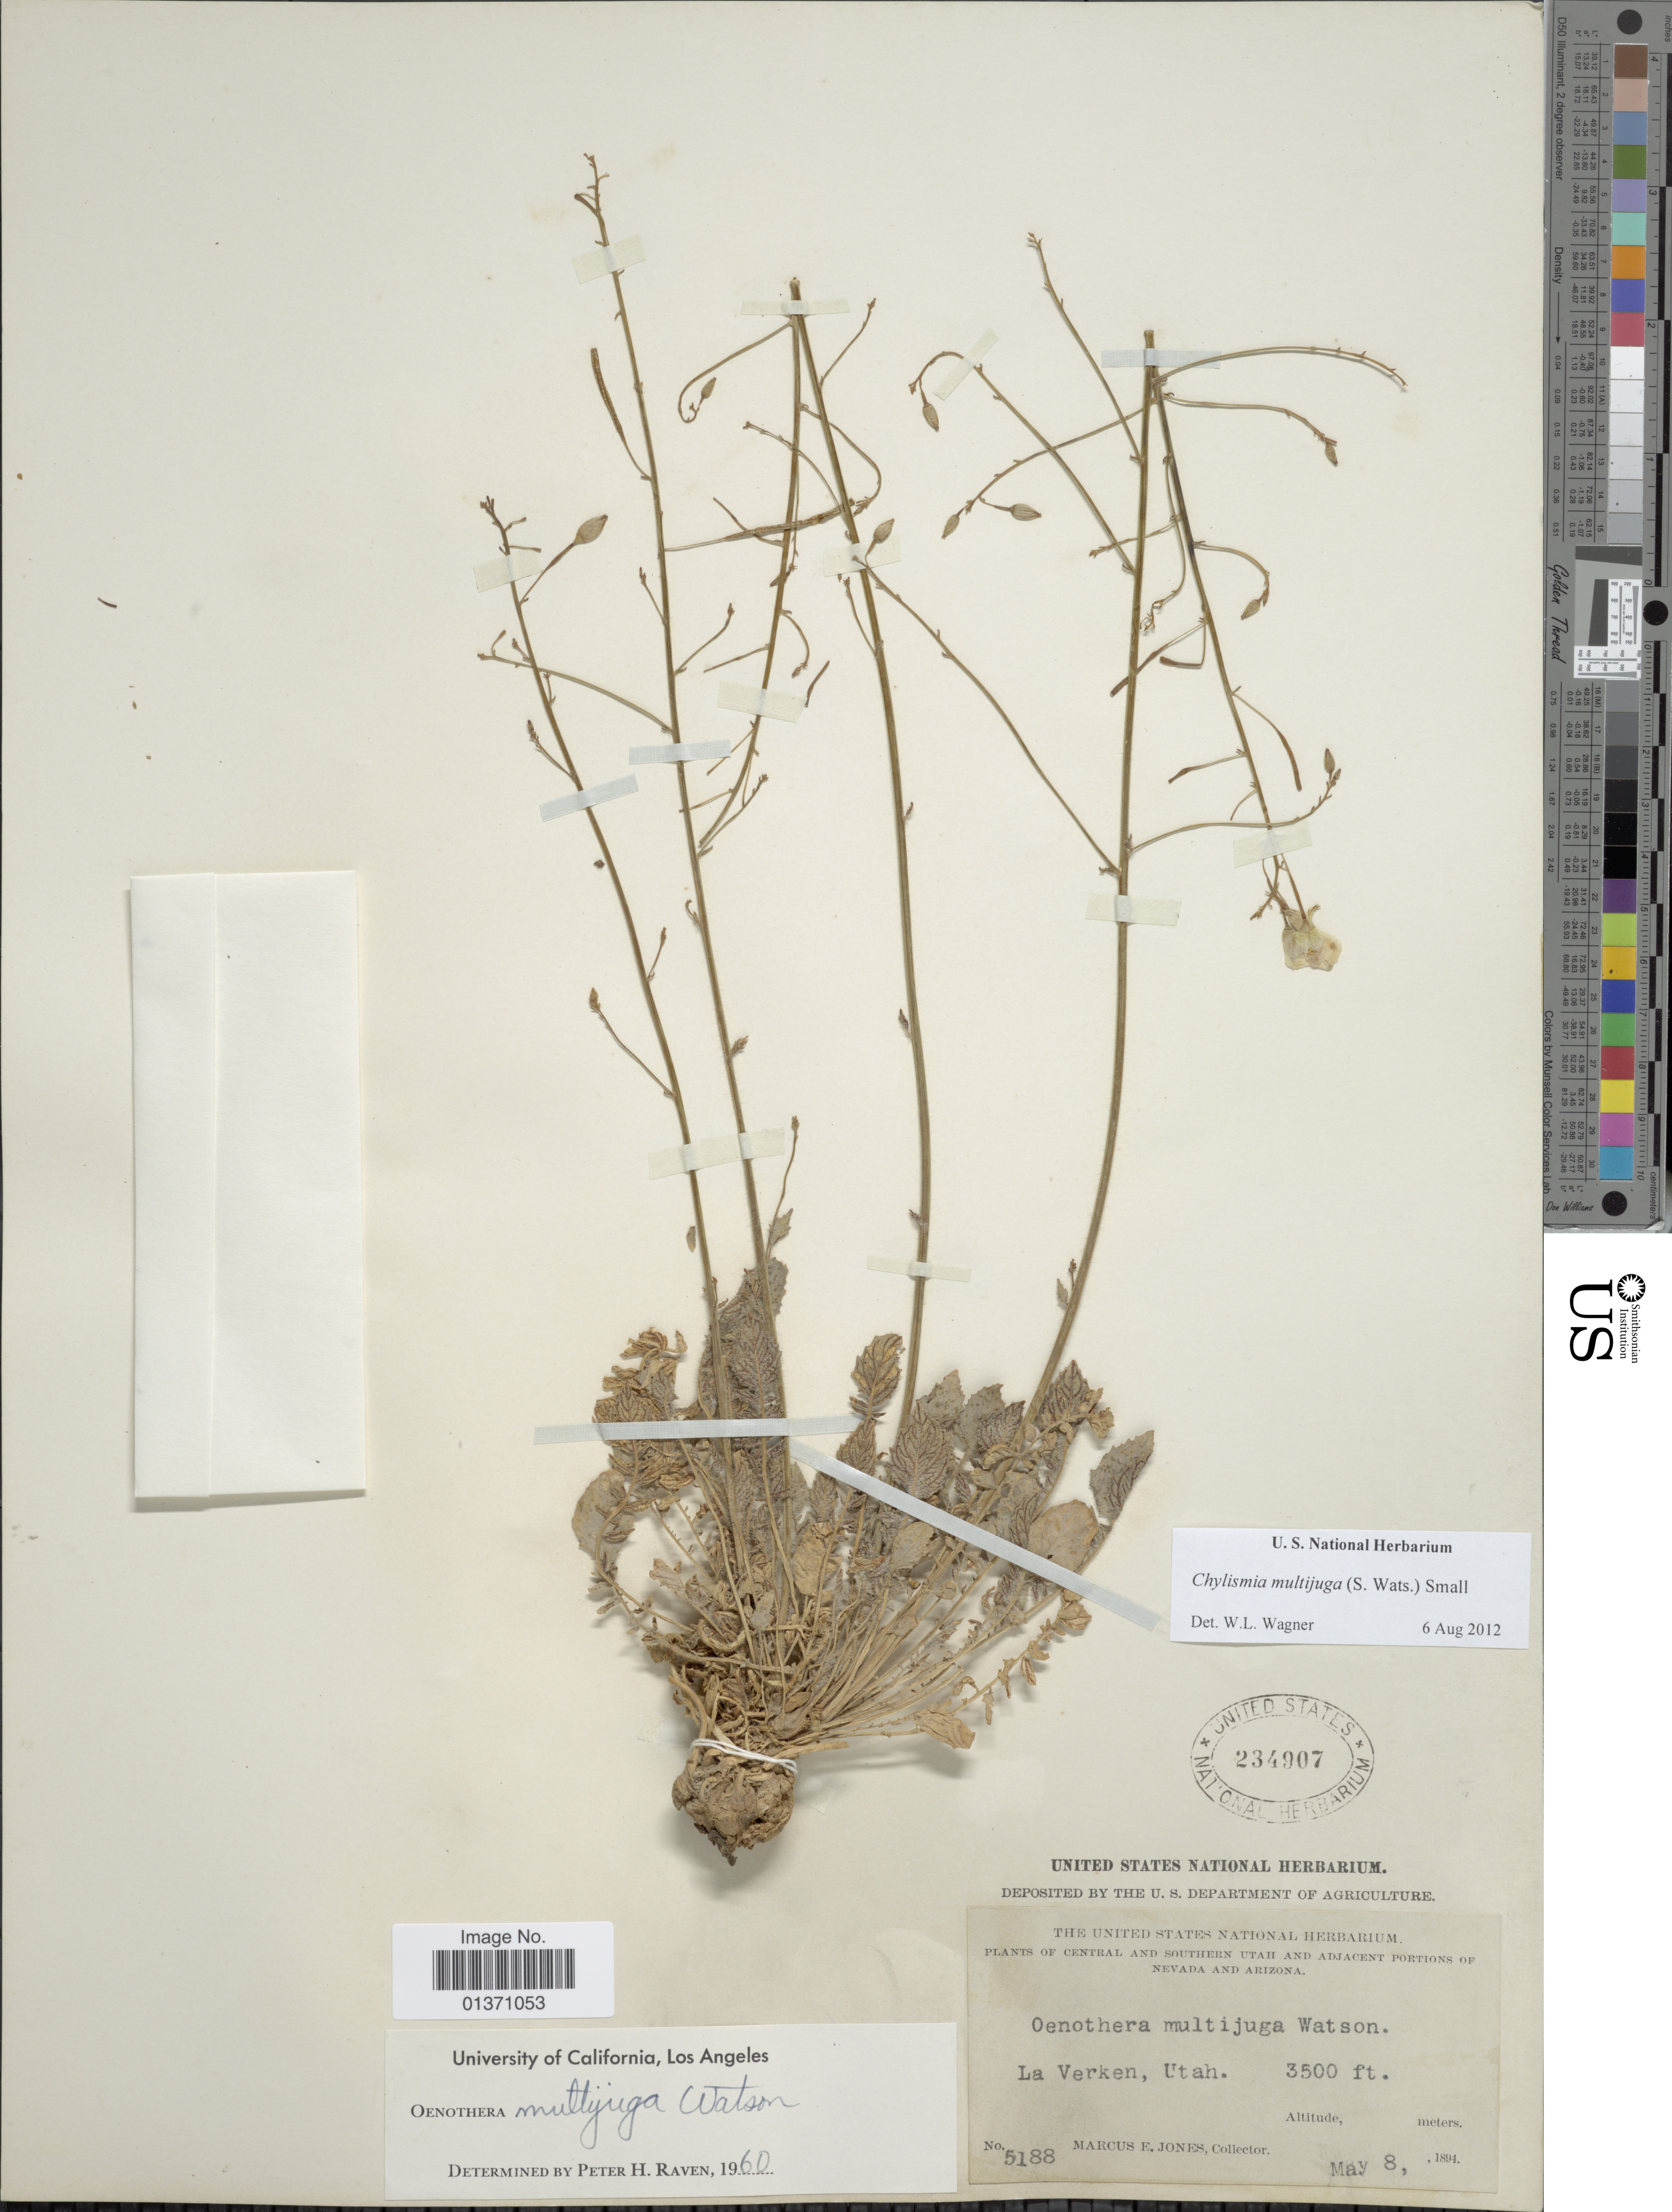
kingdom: Plantae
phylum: Tracheophyta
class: Magnoliopsida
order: Myrtales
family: Onagraceae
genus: Chylismia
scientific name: Chylismia multijuga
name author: (S. Watson) Small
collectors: M. E. Jones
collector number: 5188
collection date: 1894-05-08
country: United States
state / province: Utah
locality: Central and Southern Utah and Adjacent Portions of Nevada and Arizona, La Verken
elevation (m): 1067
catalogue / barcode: US 234907